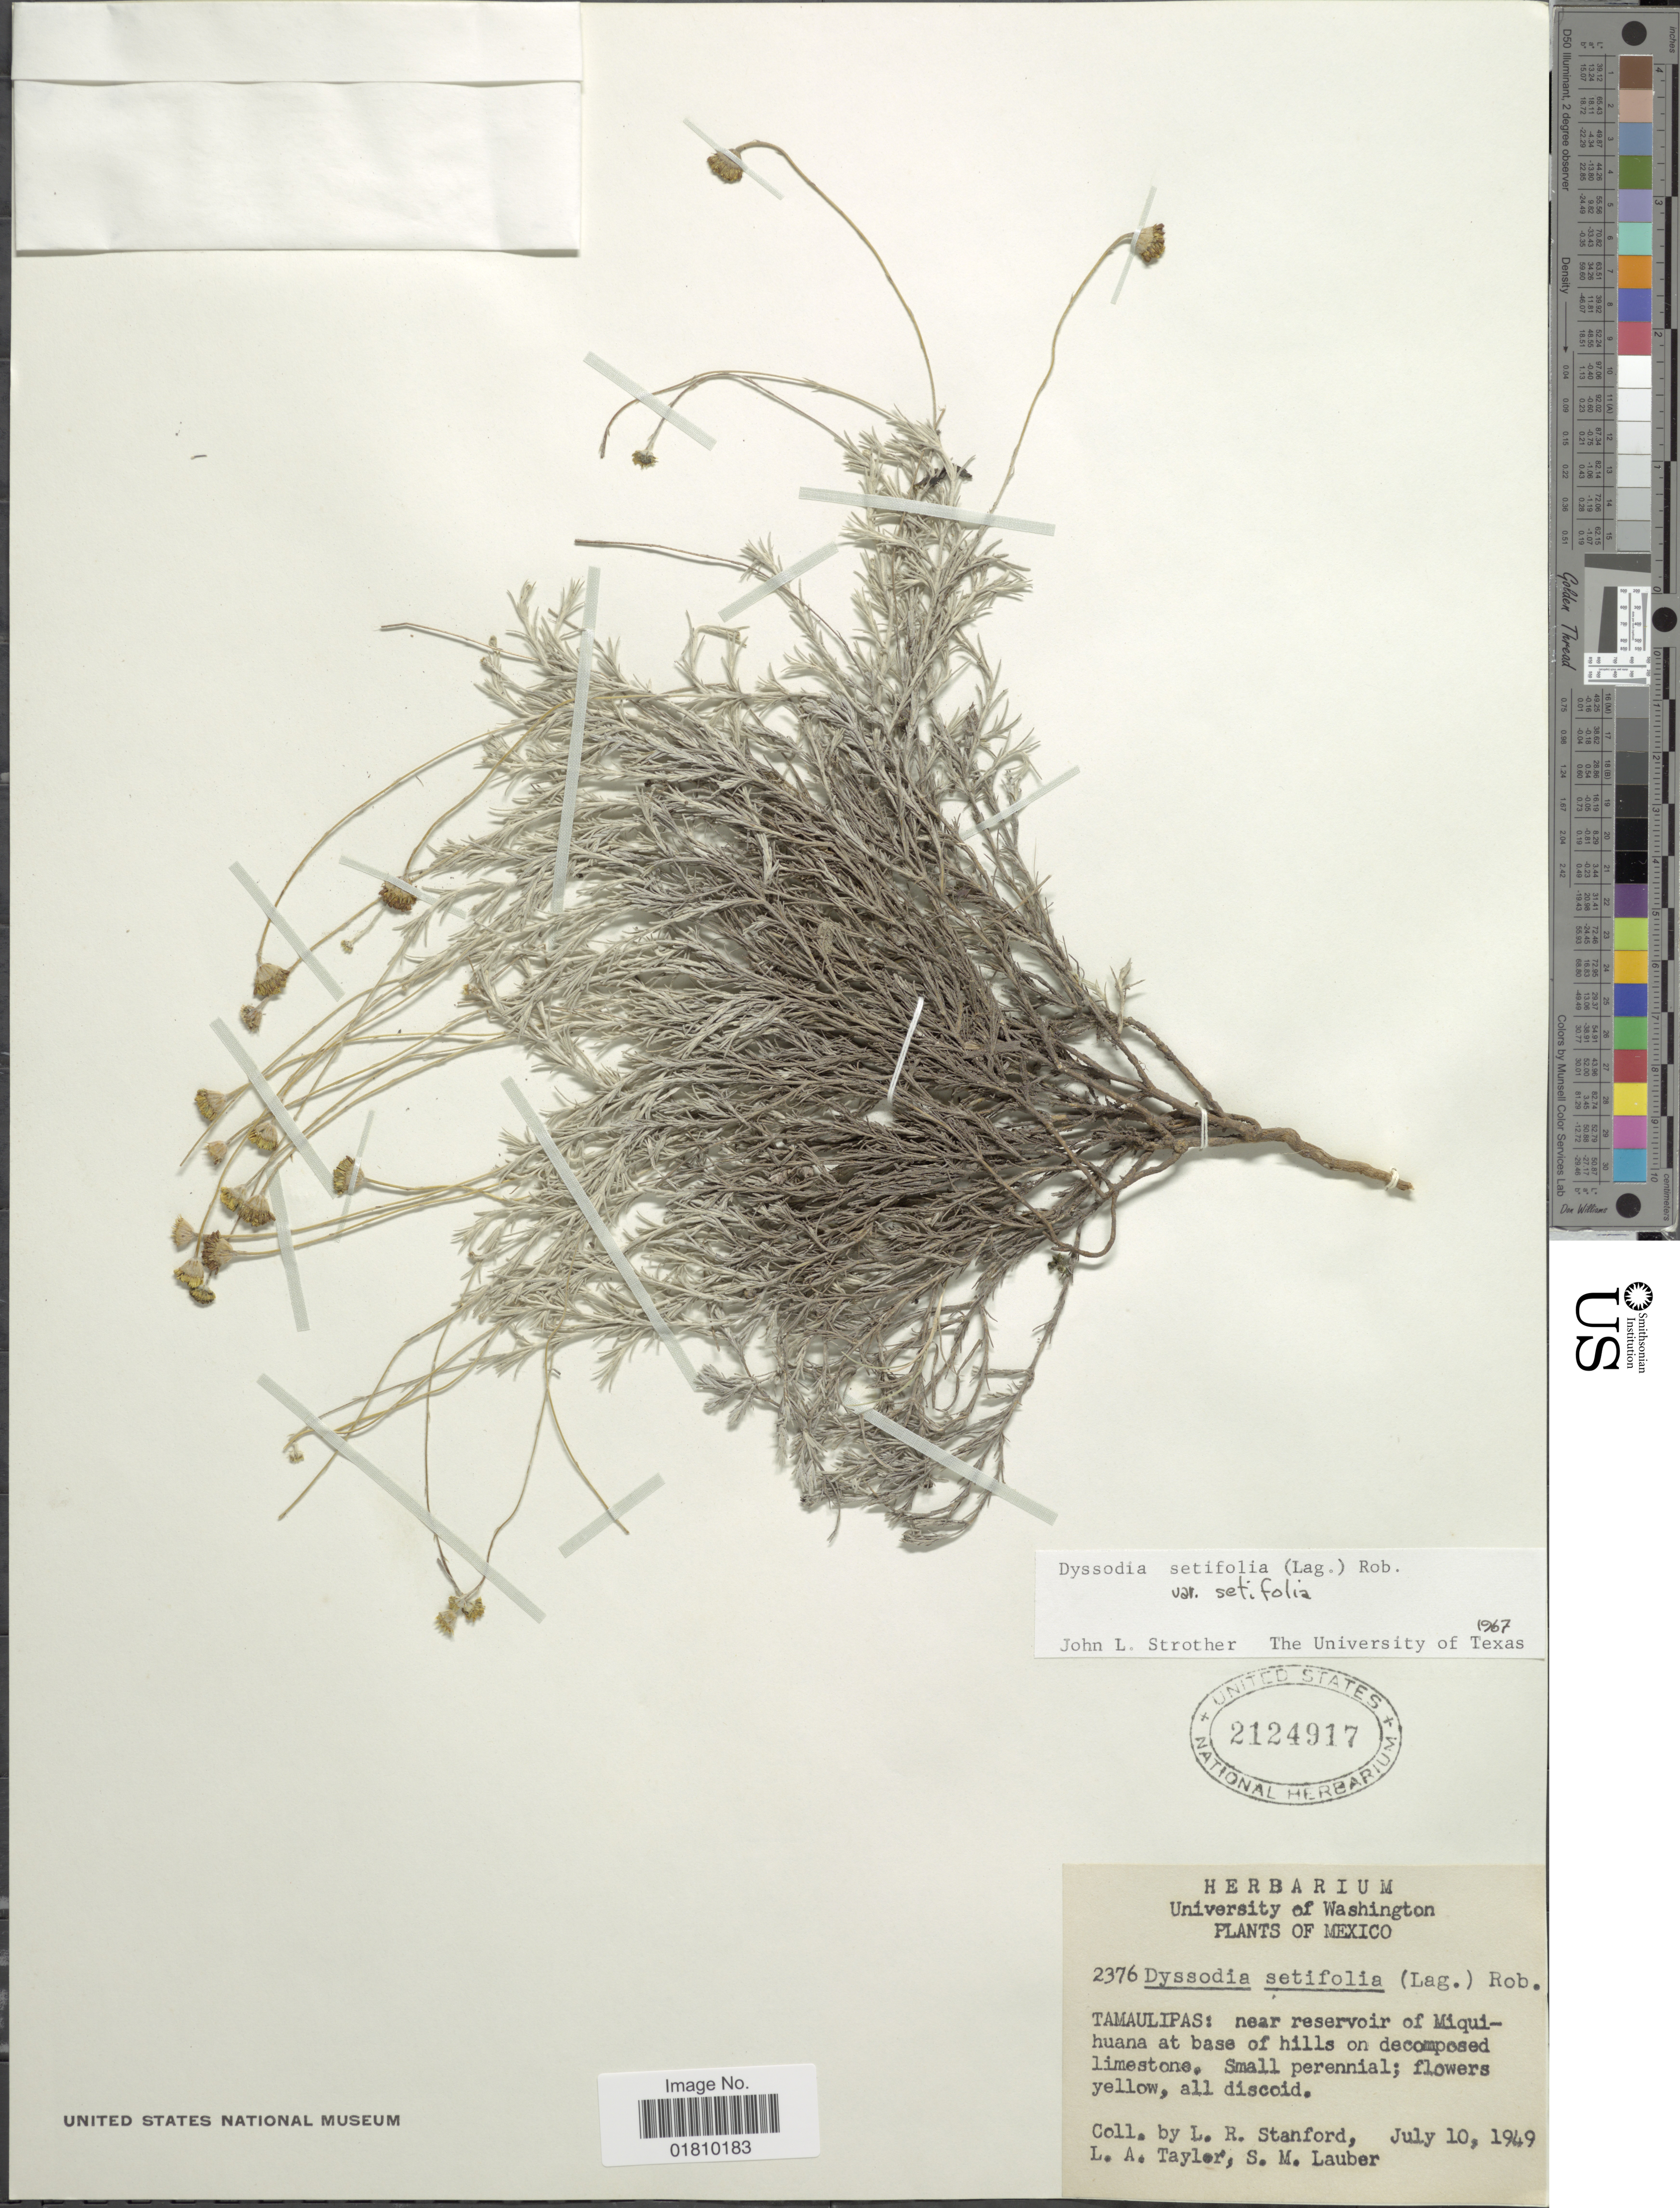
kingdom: Plantae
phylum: Tracheophyta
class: Magnoliopsida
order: Asterales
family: Asteraceae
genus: Thymophylla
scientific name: Thymophylla setifolia var. setifolia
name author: Lag.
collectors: L. R. Stanford, L. A. Taylor & S. M. Lauber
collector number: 2376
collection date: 1949-07-10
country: Mexico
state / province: Tamaulipas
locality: Near resoirvoir of Miquihuana at base of hills on decomposed limestone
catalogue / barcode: US 2124917